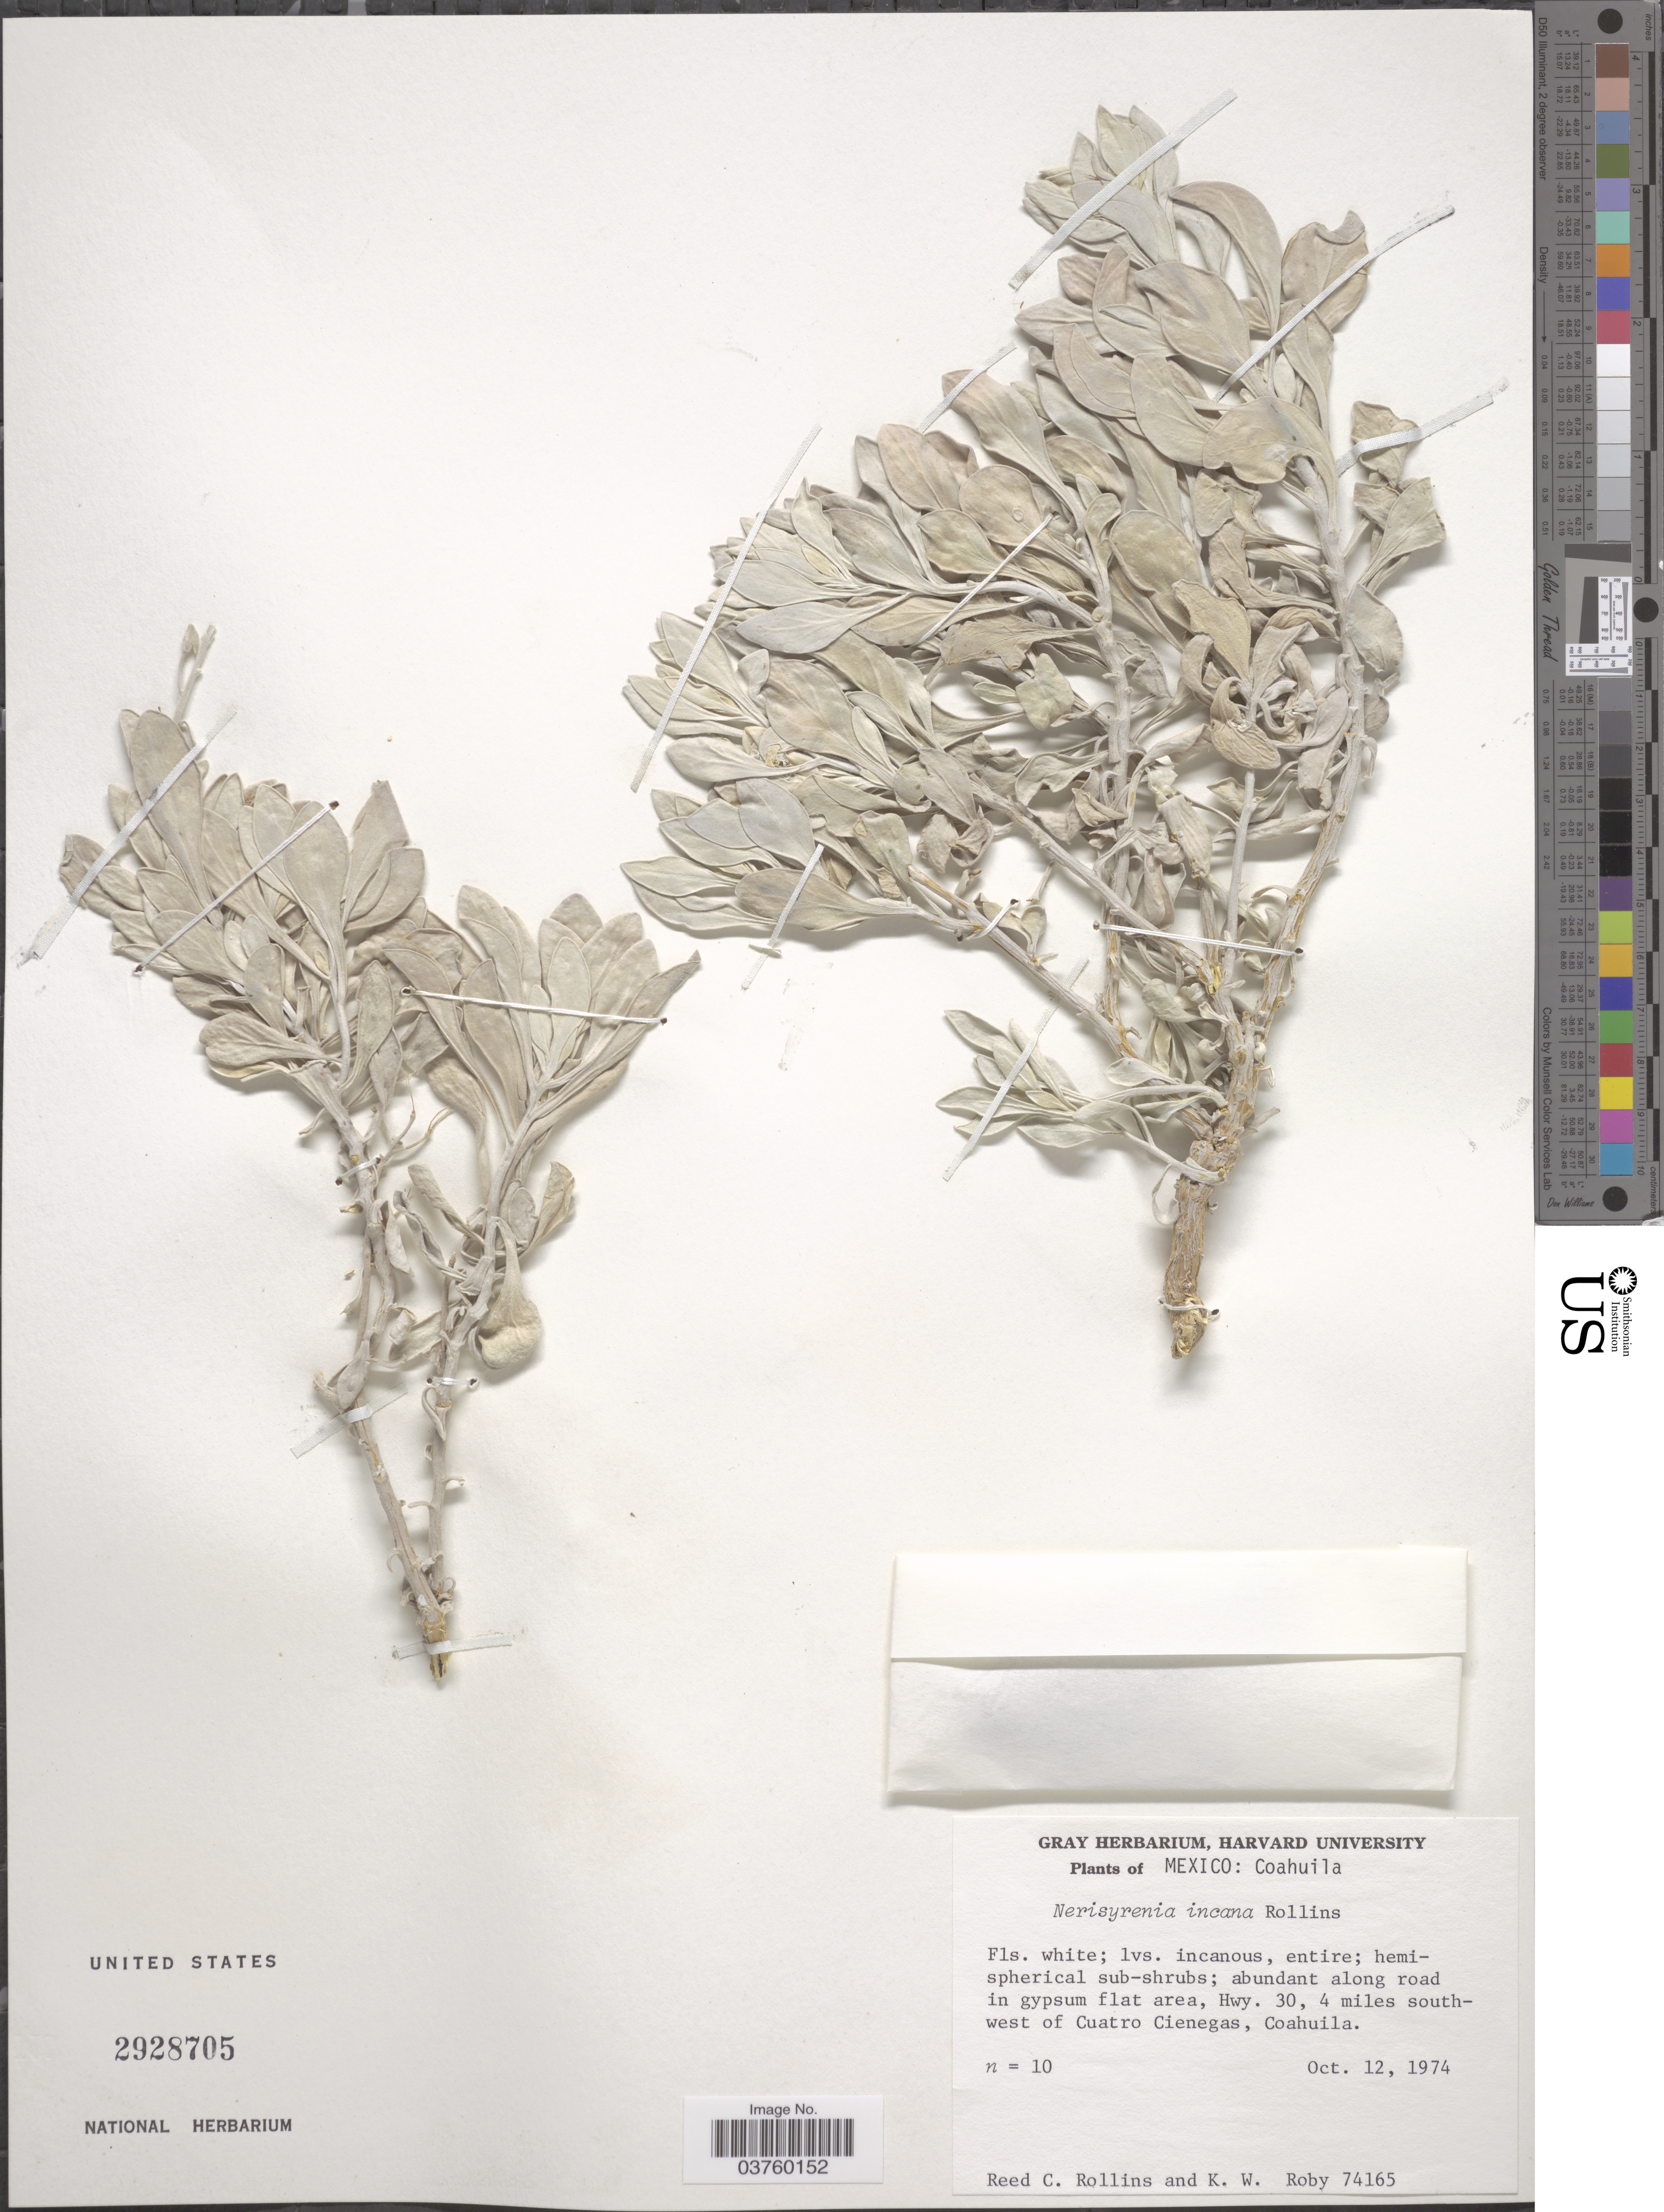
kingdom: Plantae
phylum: Tracheophyta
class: Magnoliopsida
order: Brassicales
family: Brassicaceae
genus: Nerisyrenia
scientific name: Nerisyrenia incana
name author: Rollins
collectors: R. C. Rollins & K. W. Roby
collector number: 74165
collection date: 1974-10-12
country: Mexico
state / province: Coahuila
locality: Abundant along road in gypsum flat area, Hwy. 30, 4 miles south-west of Cuatro Cienegas.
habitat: road in gypsum flat area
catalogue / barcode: US 2928705